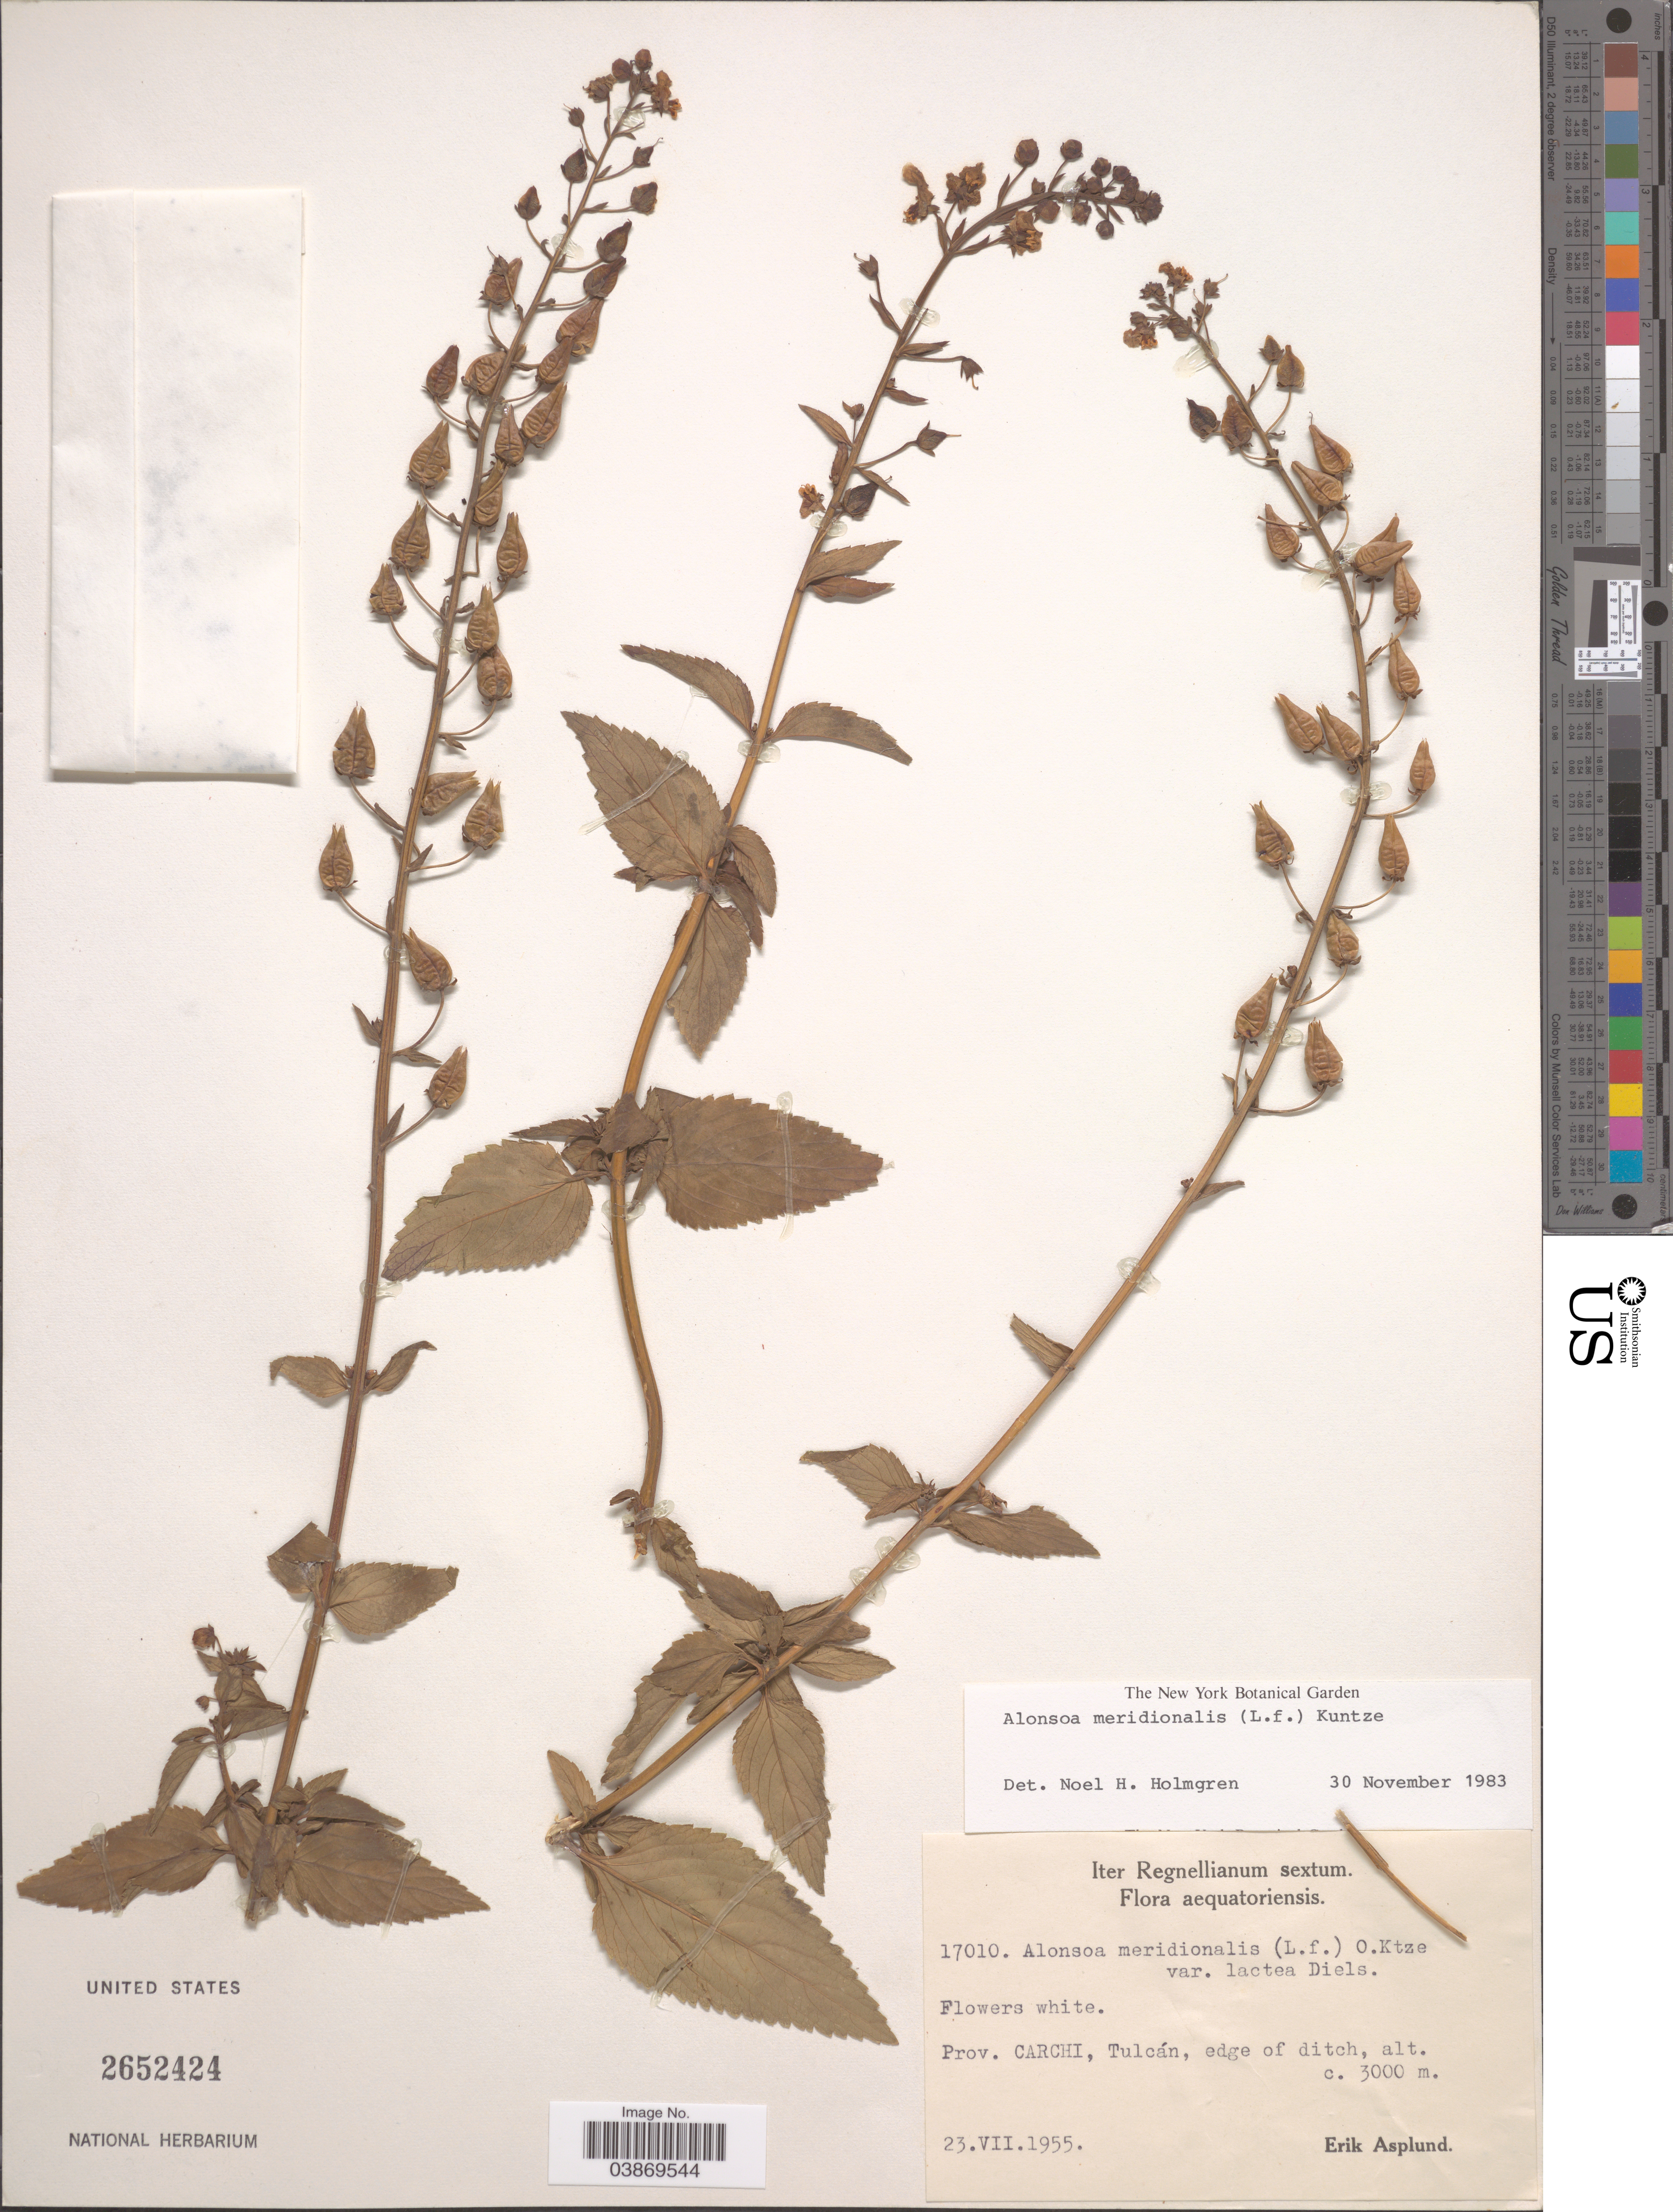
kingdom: Plantae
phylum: Tracheophyta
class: Magnoliopsida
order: Lamiales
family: Scrophulariaceae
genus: Alonsoa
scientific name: Alonsoa meridionalis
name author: (L. f.) Kuntze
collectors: E. Asplund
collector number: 17010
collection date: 1955-07-23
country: Ecuador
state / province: Carchi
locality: Tulcán, edge of ditch.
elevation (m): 3000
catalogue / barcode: US 2652424